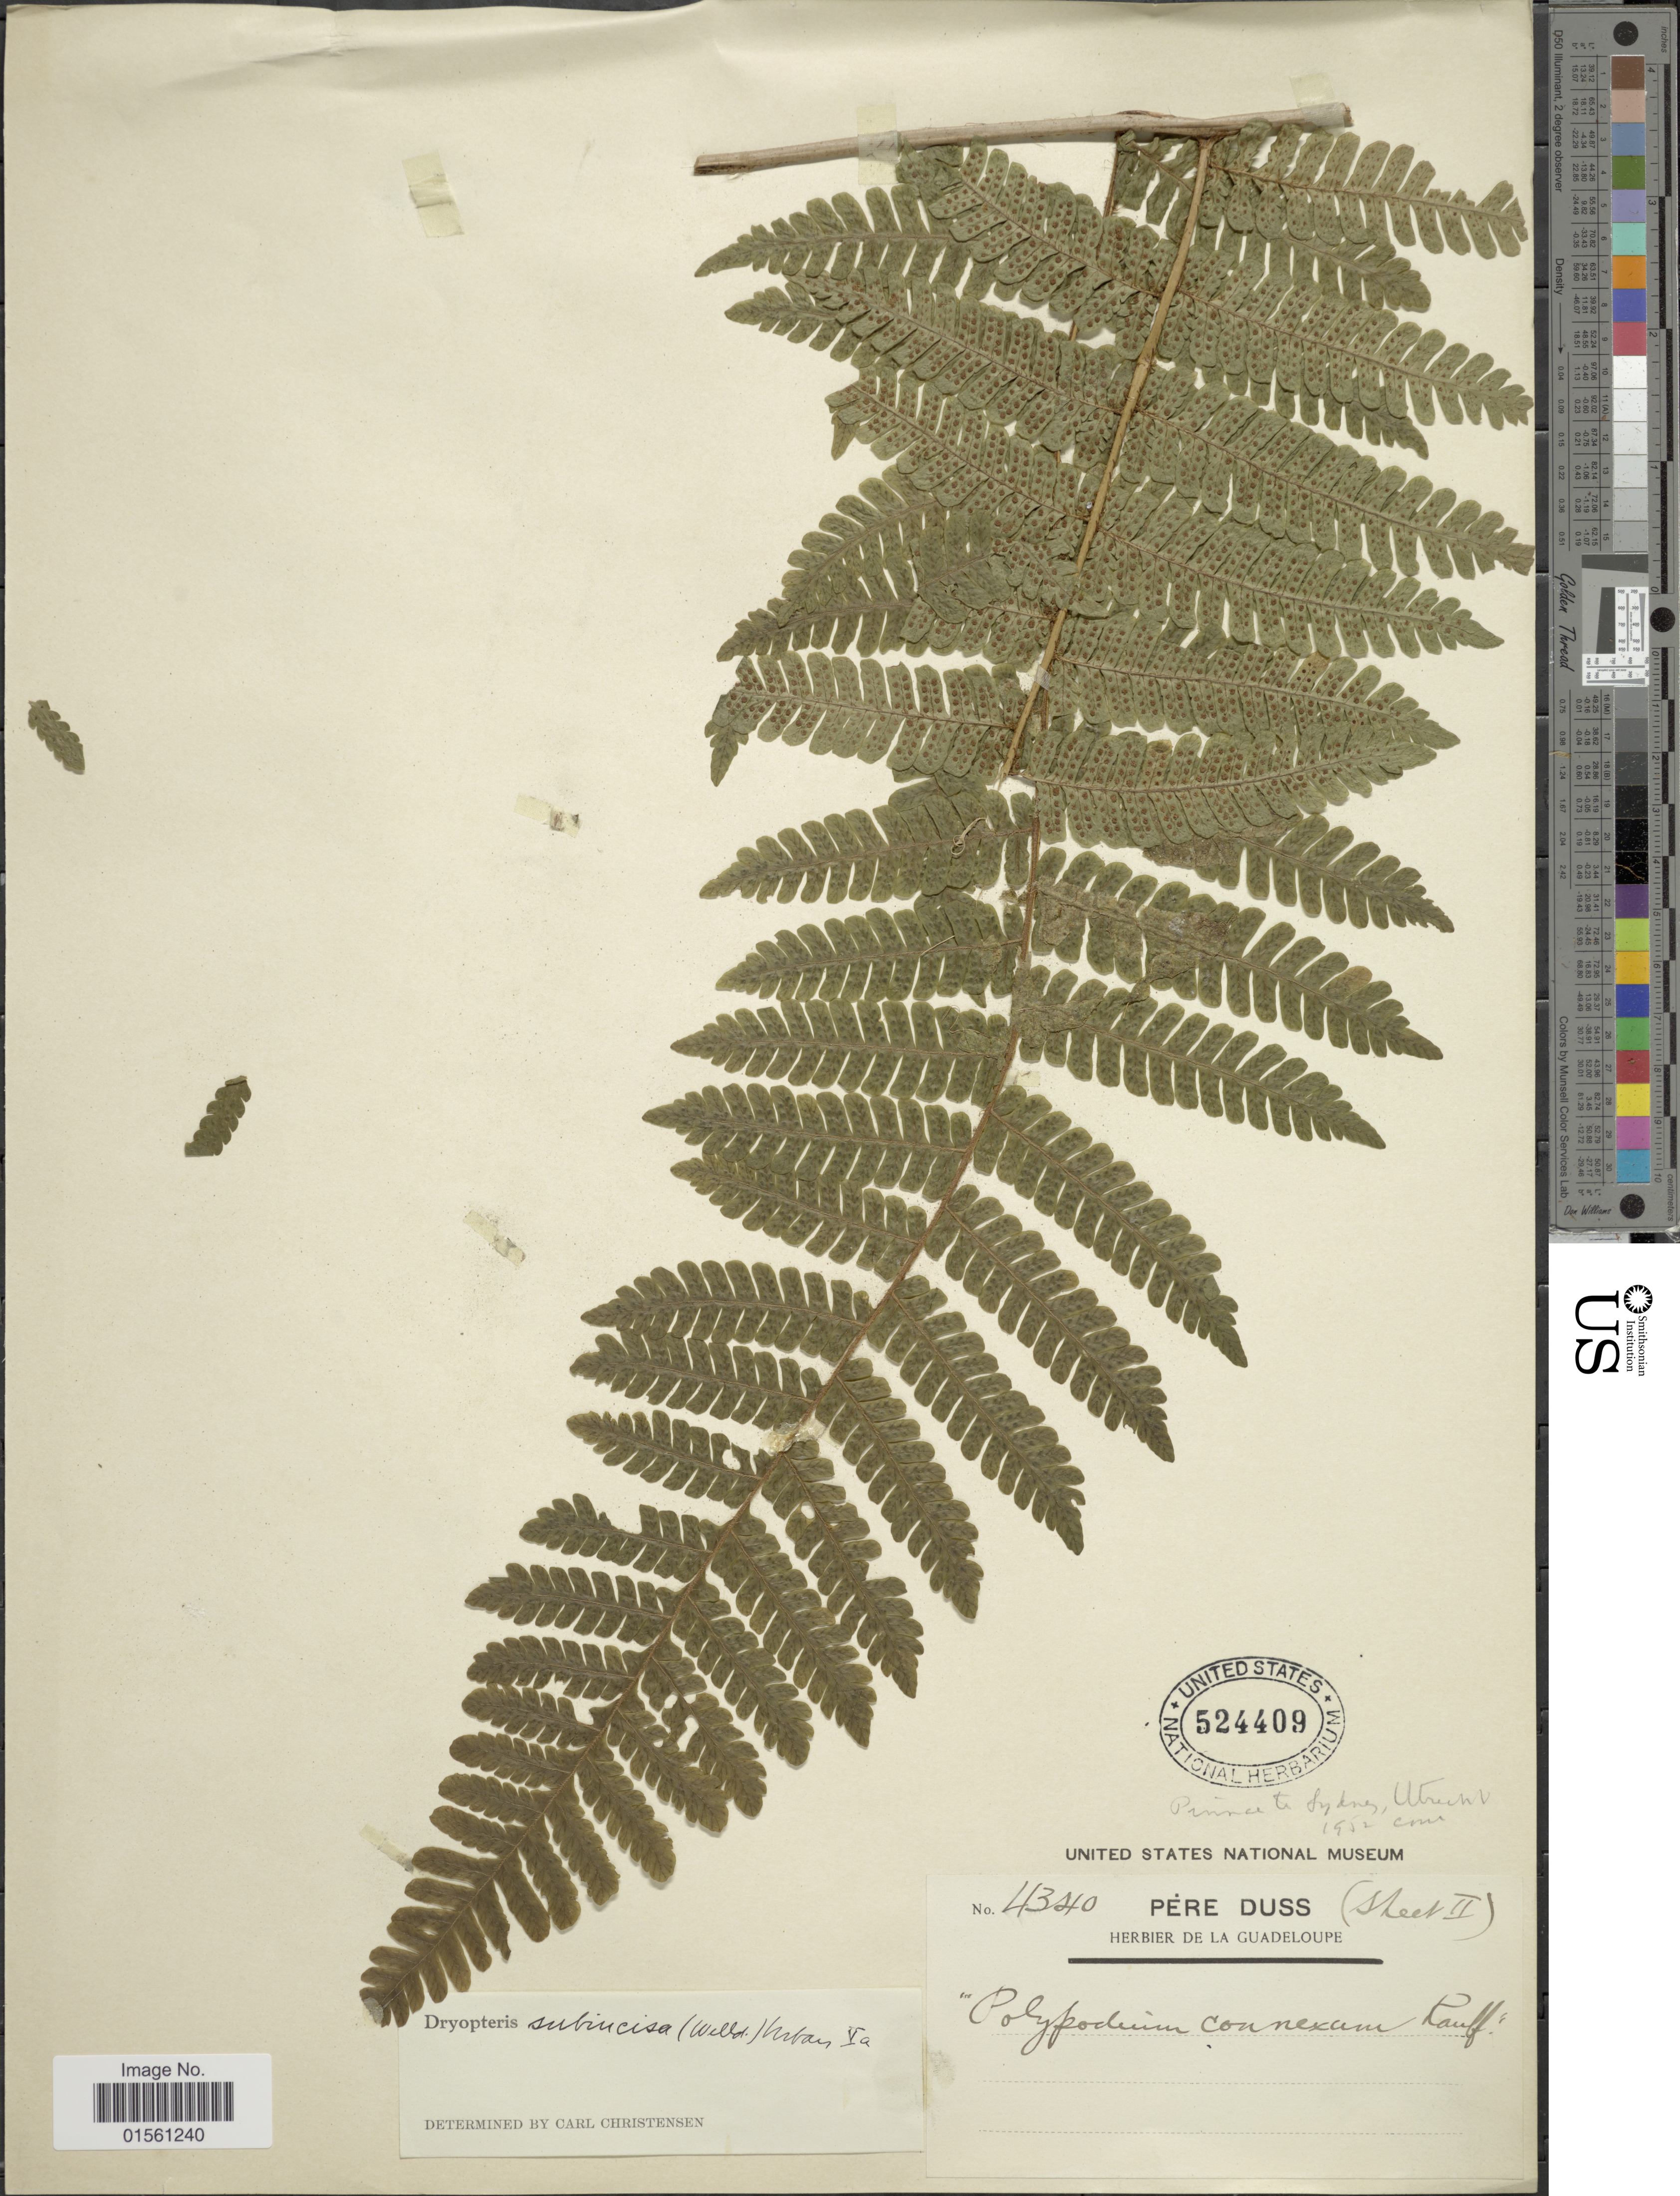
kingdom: Plantae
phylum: Tracheophyta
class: Polypodiopsida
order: Polypodiales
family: Dryopteridaceae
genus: Megalastrum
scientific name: Megalastrum subincisum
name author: (Willd.) A.R. Sm. & R.C. Moran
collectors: Père Duss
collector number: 4340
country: Guadeloupe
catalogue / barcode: US 524409